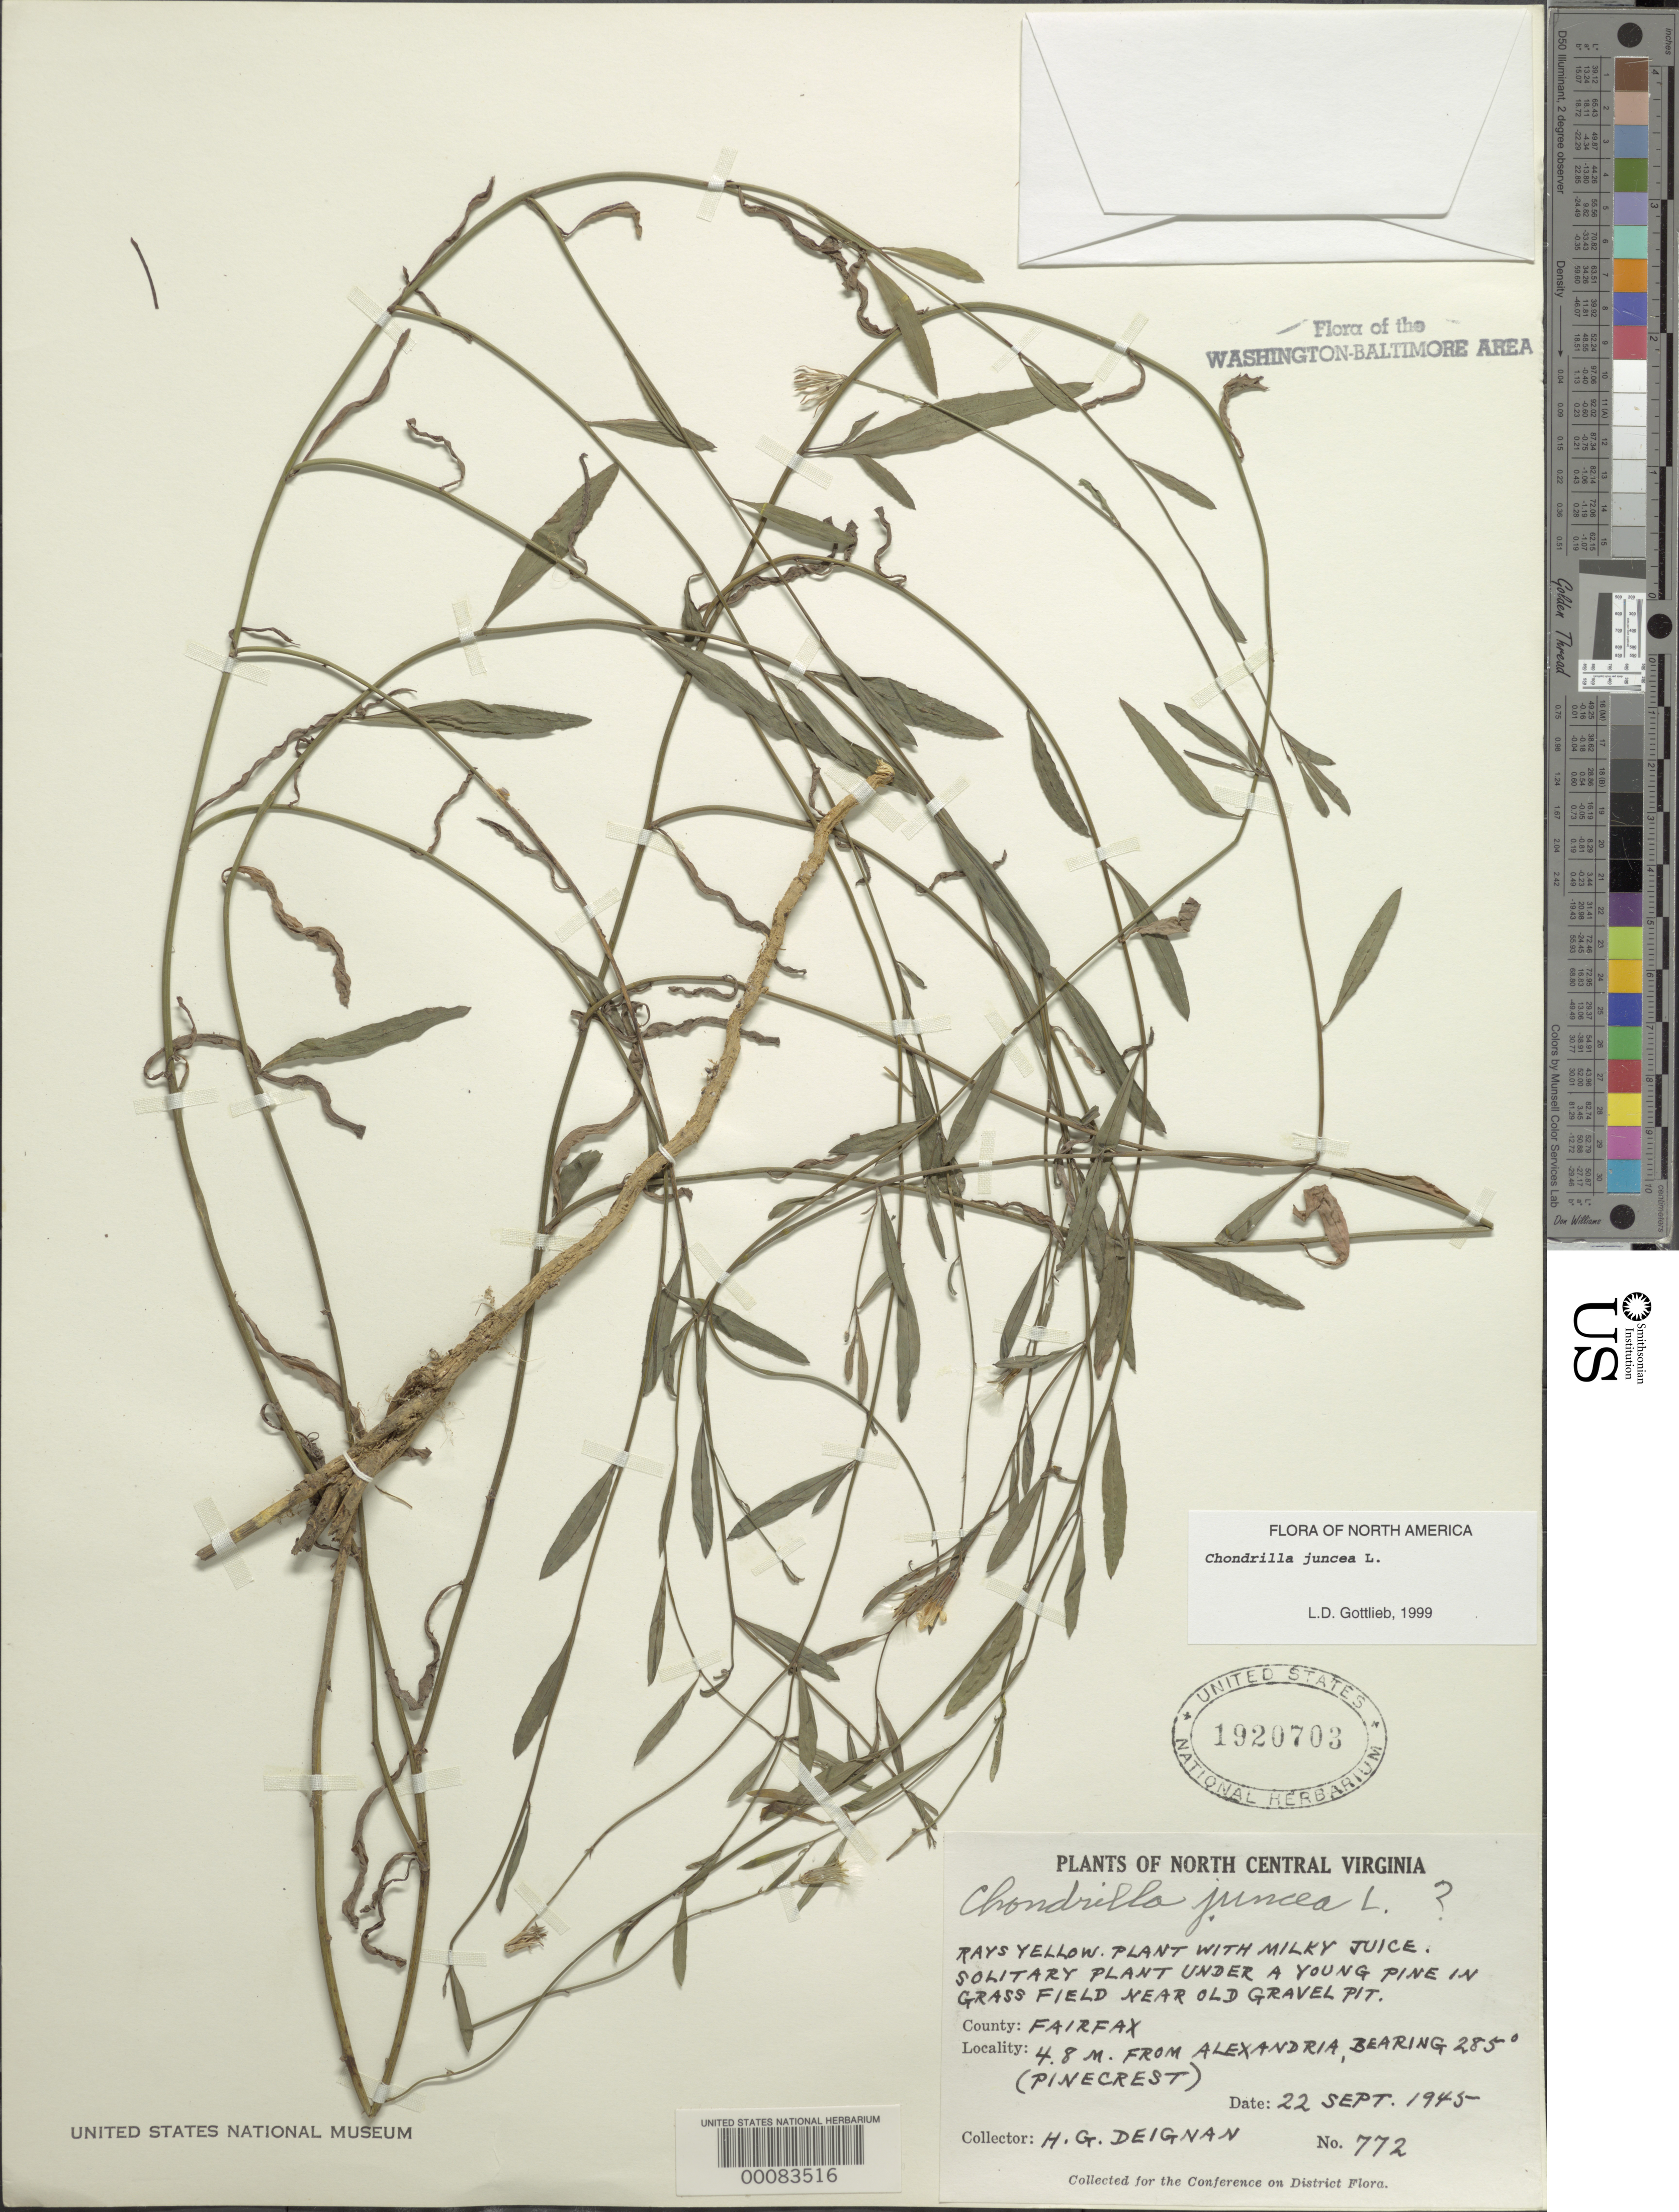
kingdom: Plantae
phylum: Tracheophyta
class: Magnoliopsida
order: Asterales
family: Asteraceae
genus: Chondrilla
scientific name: Chondrilla juncea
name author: L.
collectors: H. Deignan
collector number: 772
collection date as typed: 22 Sep 1945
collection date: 1945-09-22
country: United States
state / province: Virginia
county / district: Fairfax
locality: Alexandria near Old Gravel Pit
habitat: Grass field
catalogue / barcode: US 1920703